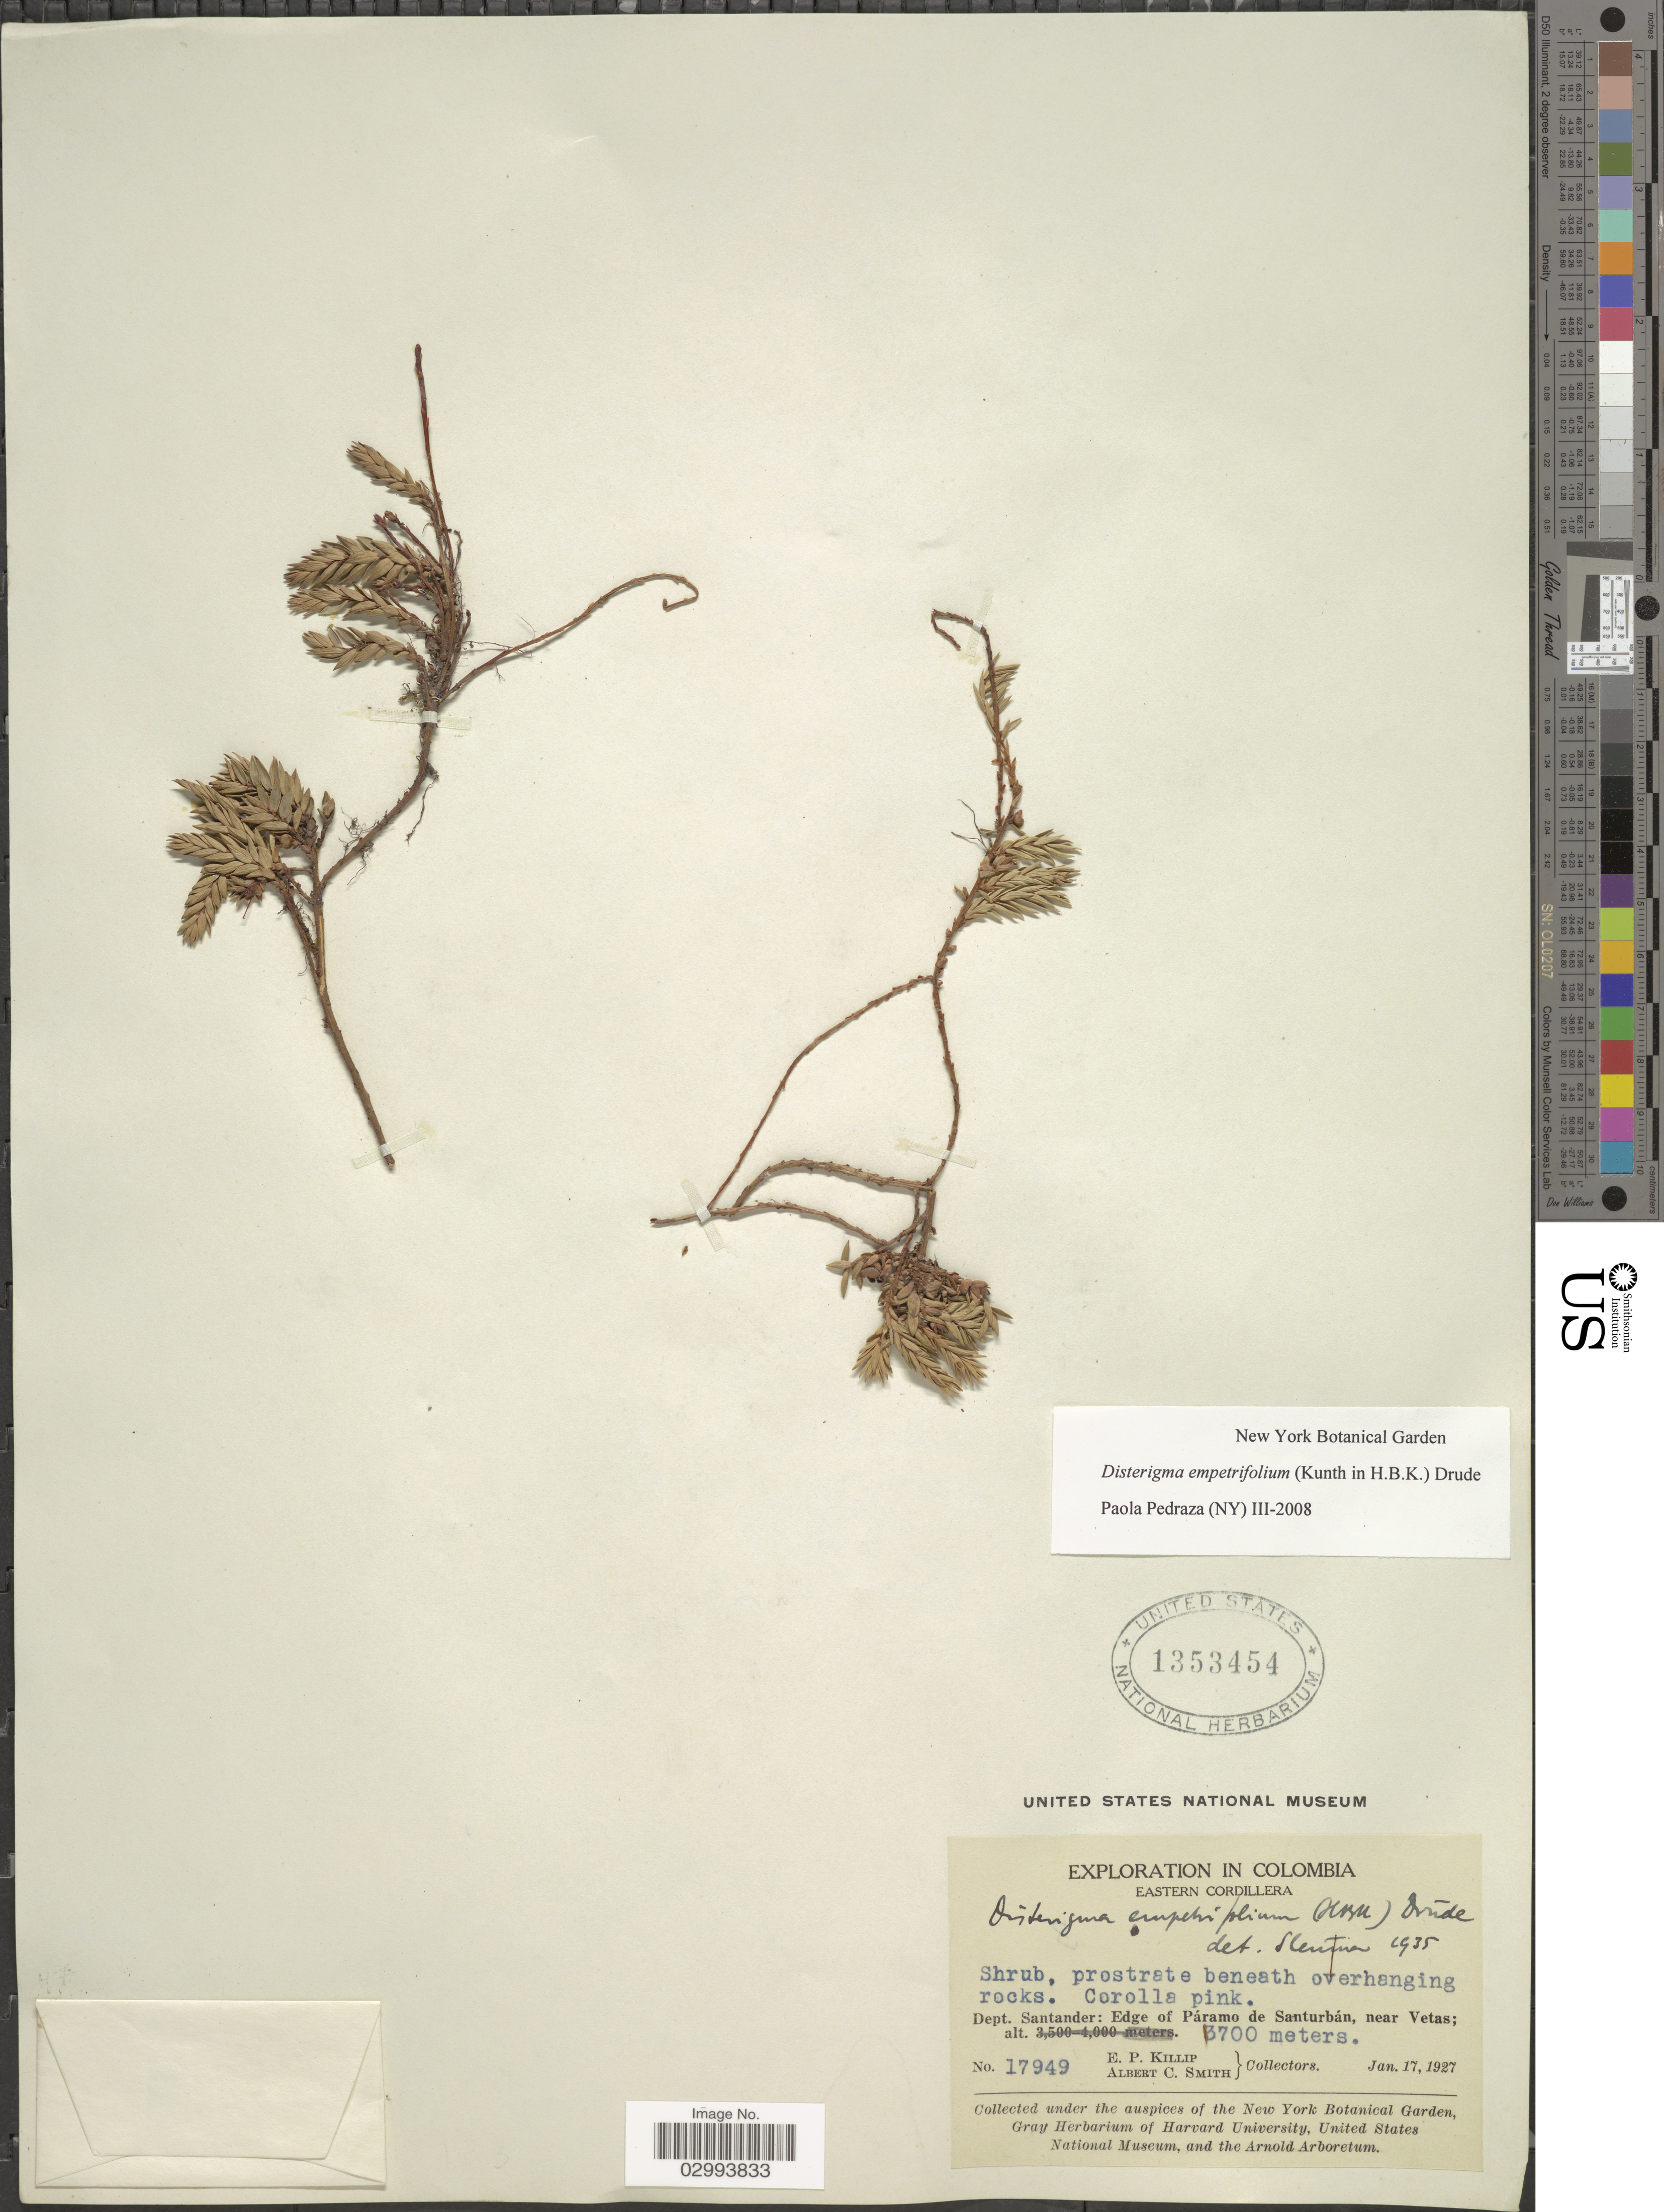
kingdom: Plantae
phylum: Tracheophyta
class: Magnoliopsida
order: Ericales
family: Ericaceae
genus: Disterigma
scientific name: Disterigma empetrifolium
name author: (Kunth) Drude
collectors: E. P. Killip & A. C. Smith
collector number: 17949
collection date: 1927-01-17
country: Colombia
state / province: Santander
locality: Eastern Cordillera: Dept. Santander: Edge of Páramo de Santurbán, near Vetas.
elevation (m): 3700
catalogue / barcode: US 1353454